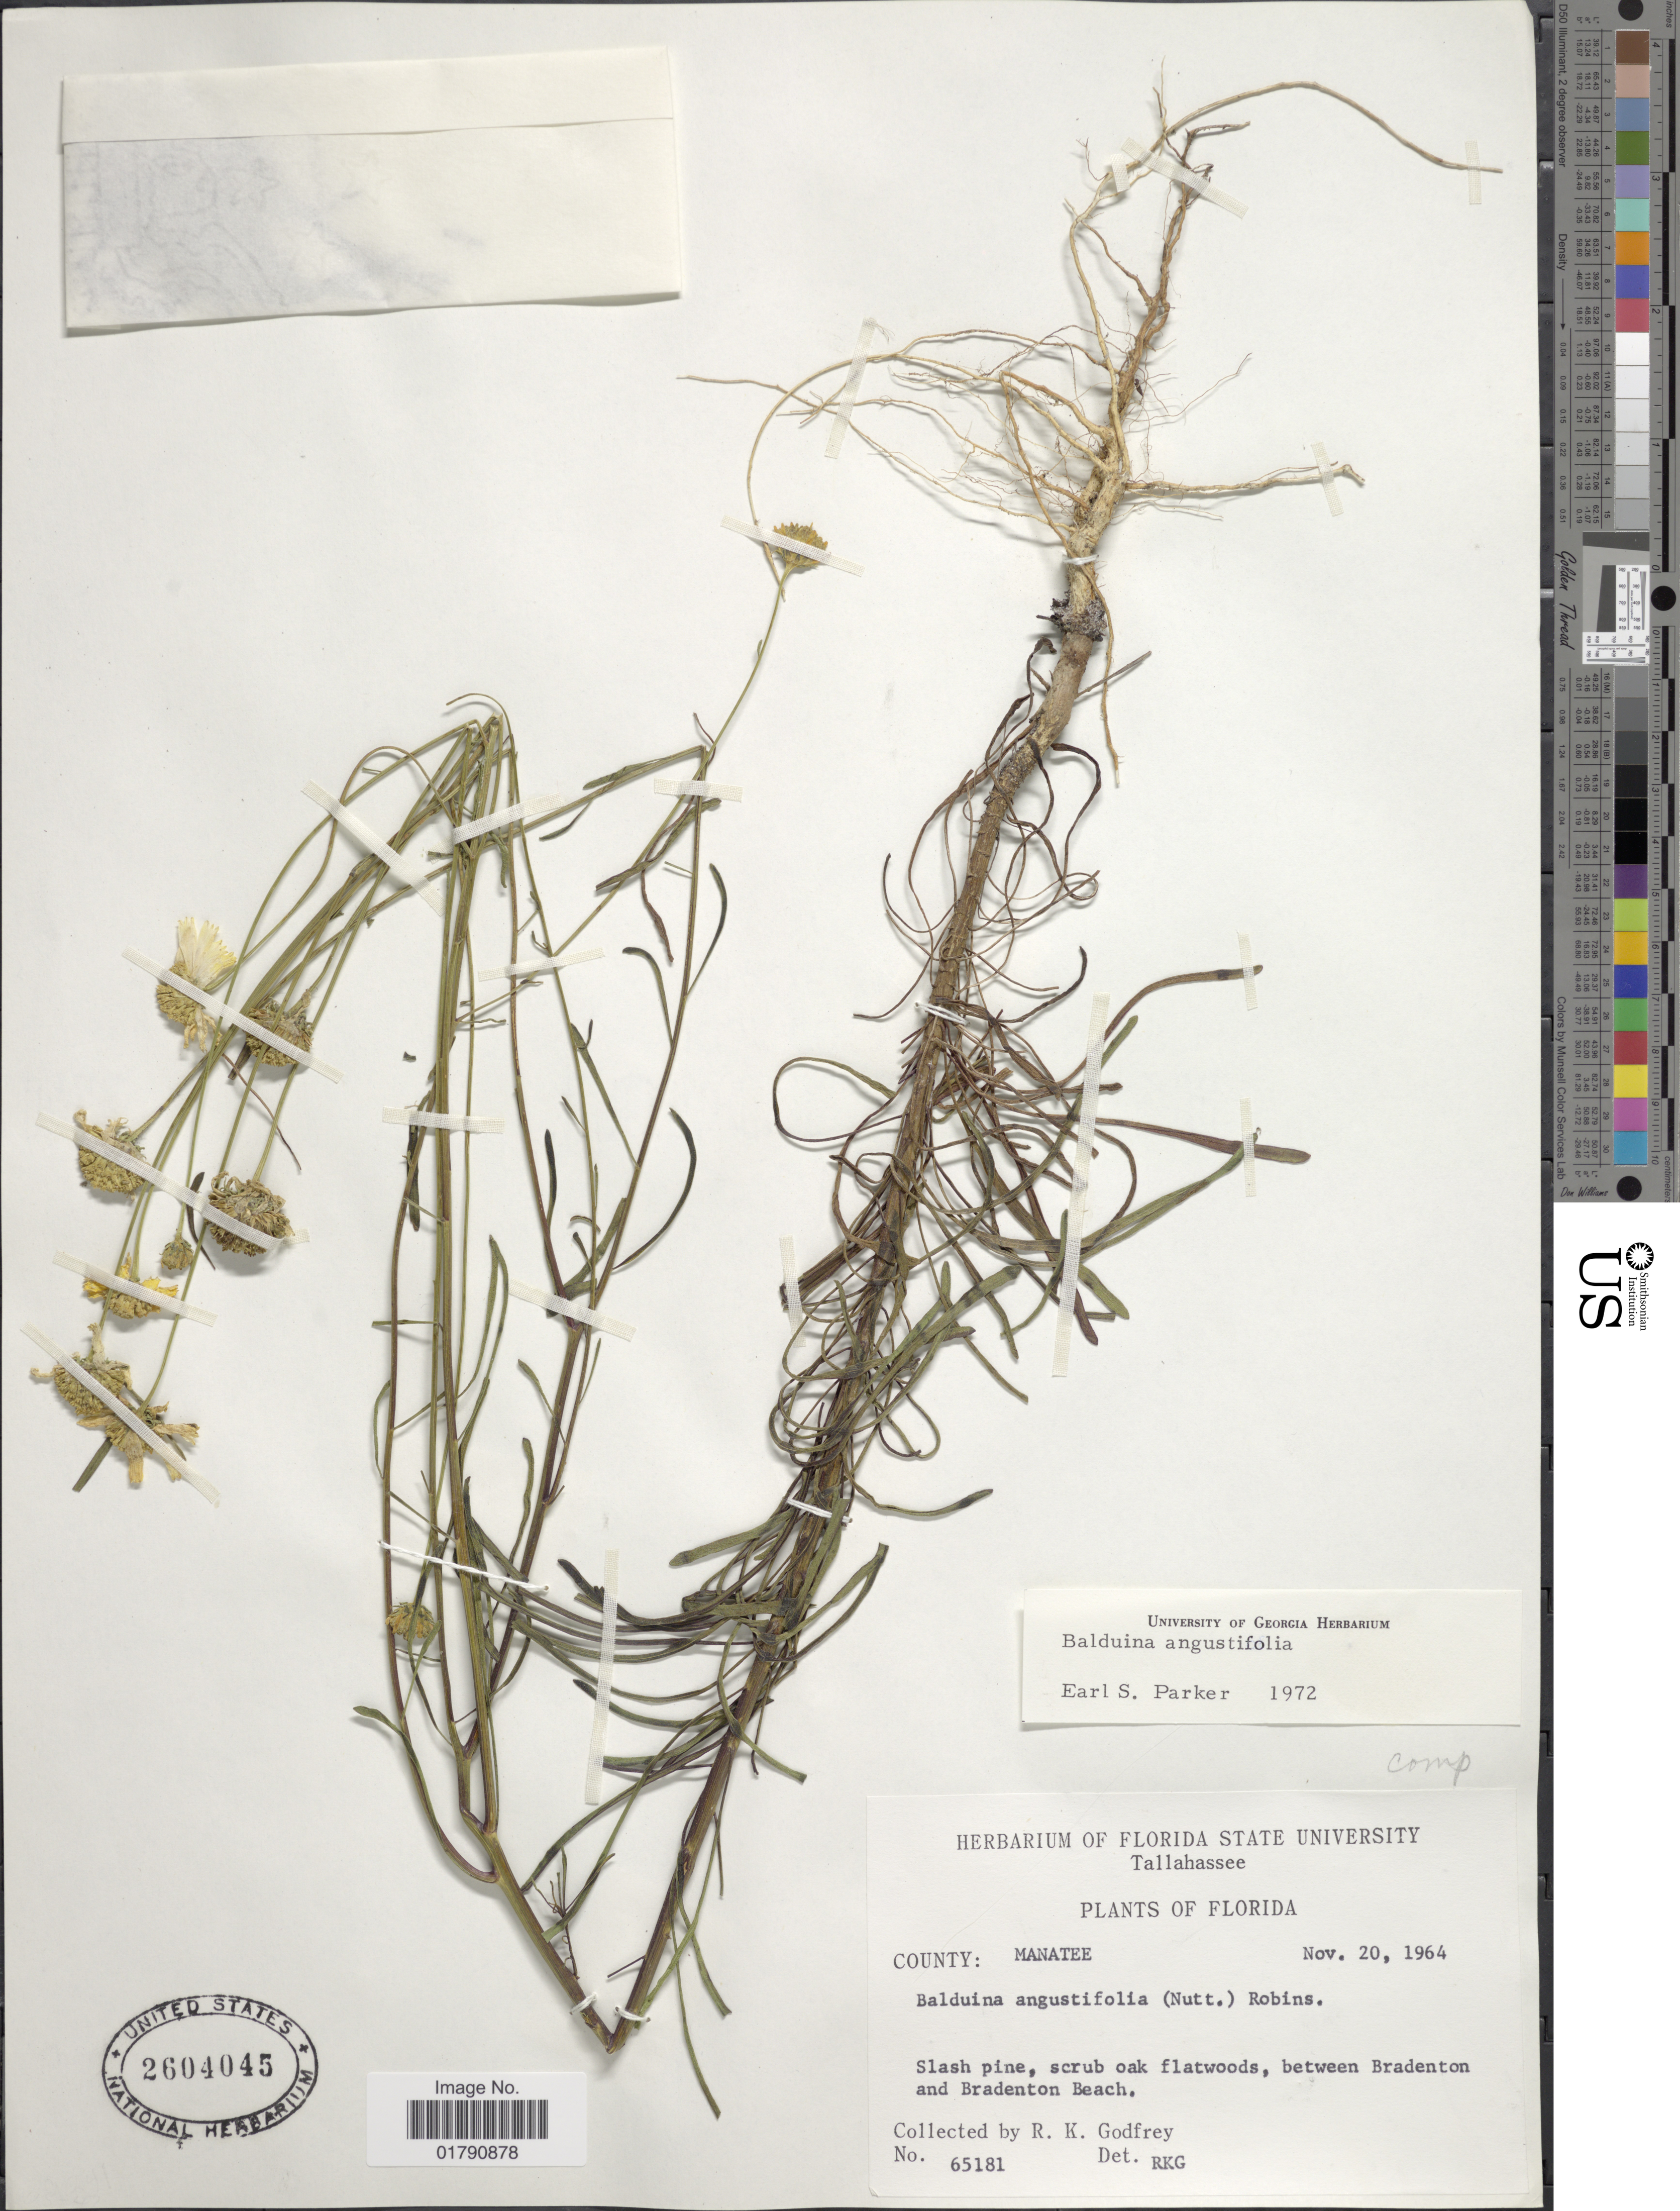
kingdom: Plantae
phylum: Tracheophyta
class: Magnoliopsida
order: Asterales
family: Asteraceae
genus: Balduina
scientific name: Balduina angustifolia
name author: (Pursh) B.L. Rob.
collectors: R. K. Godfrey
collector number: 65181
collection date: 1964-11-20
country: United States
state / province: Florida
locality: County Manatee, between Bradenton and Bradenton Beach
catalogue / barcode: US 2604045